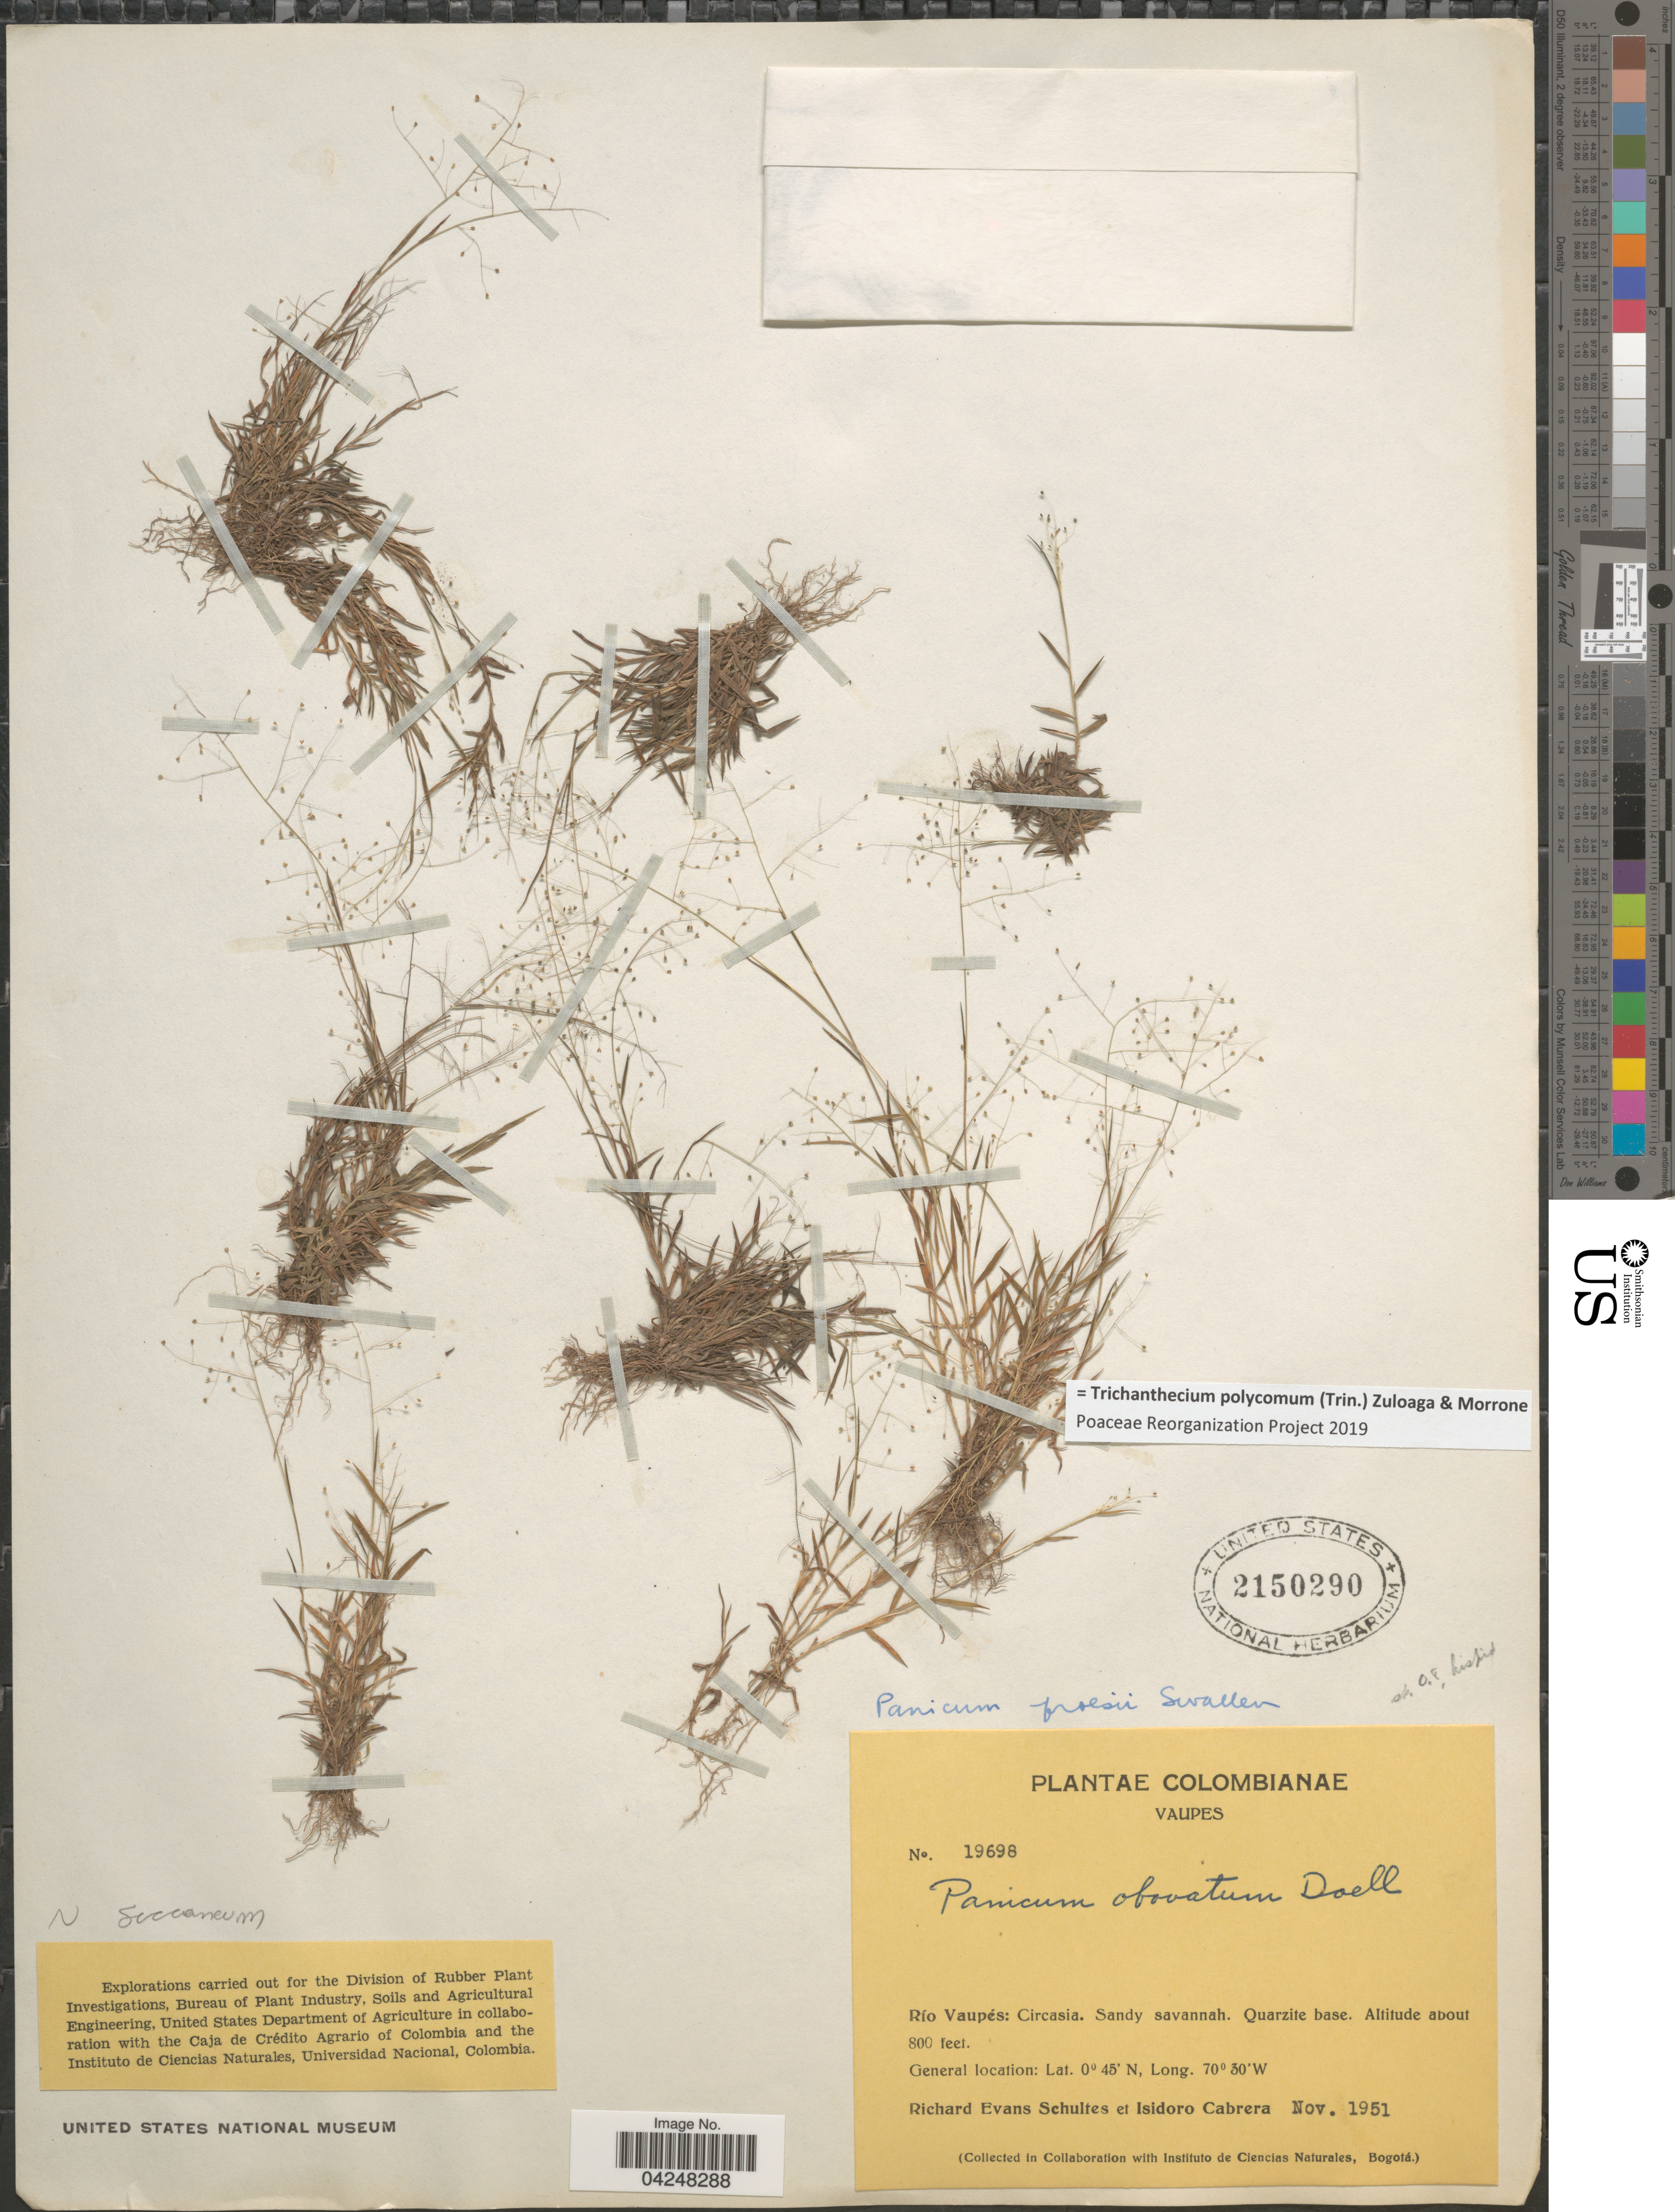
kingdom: Plantae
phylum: Tracheophyta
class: Liliopsida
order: Poales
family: Poaceae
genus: Trichanthecium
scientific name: Trichanthecium polycomum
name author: (Trin.) Zuloaga & Morrone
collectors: R. E. Schultes & I. Cabrera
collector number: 19698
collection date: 1951-11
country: Colombia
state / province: Vaupés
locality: Río Vaupés: Circasia. Quarzite base.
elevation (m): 244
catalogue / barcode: US 2150290